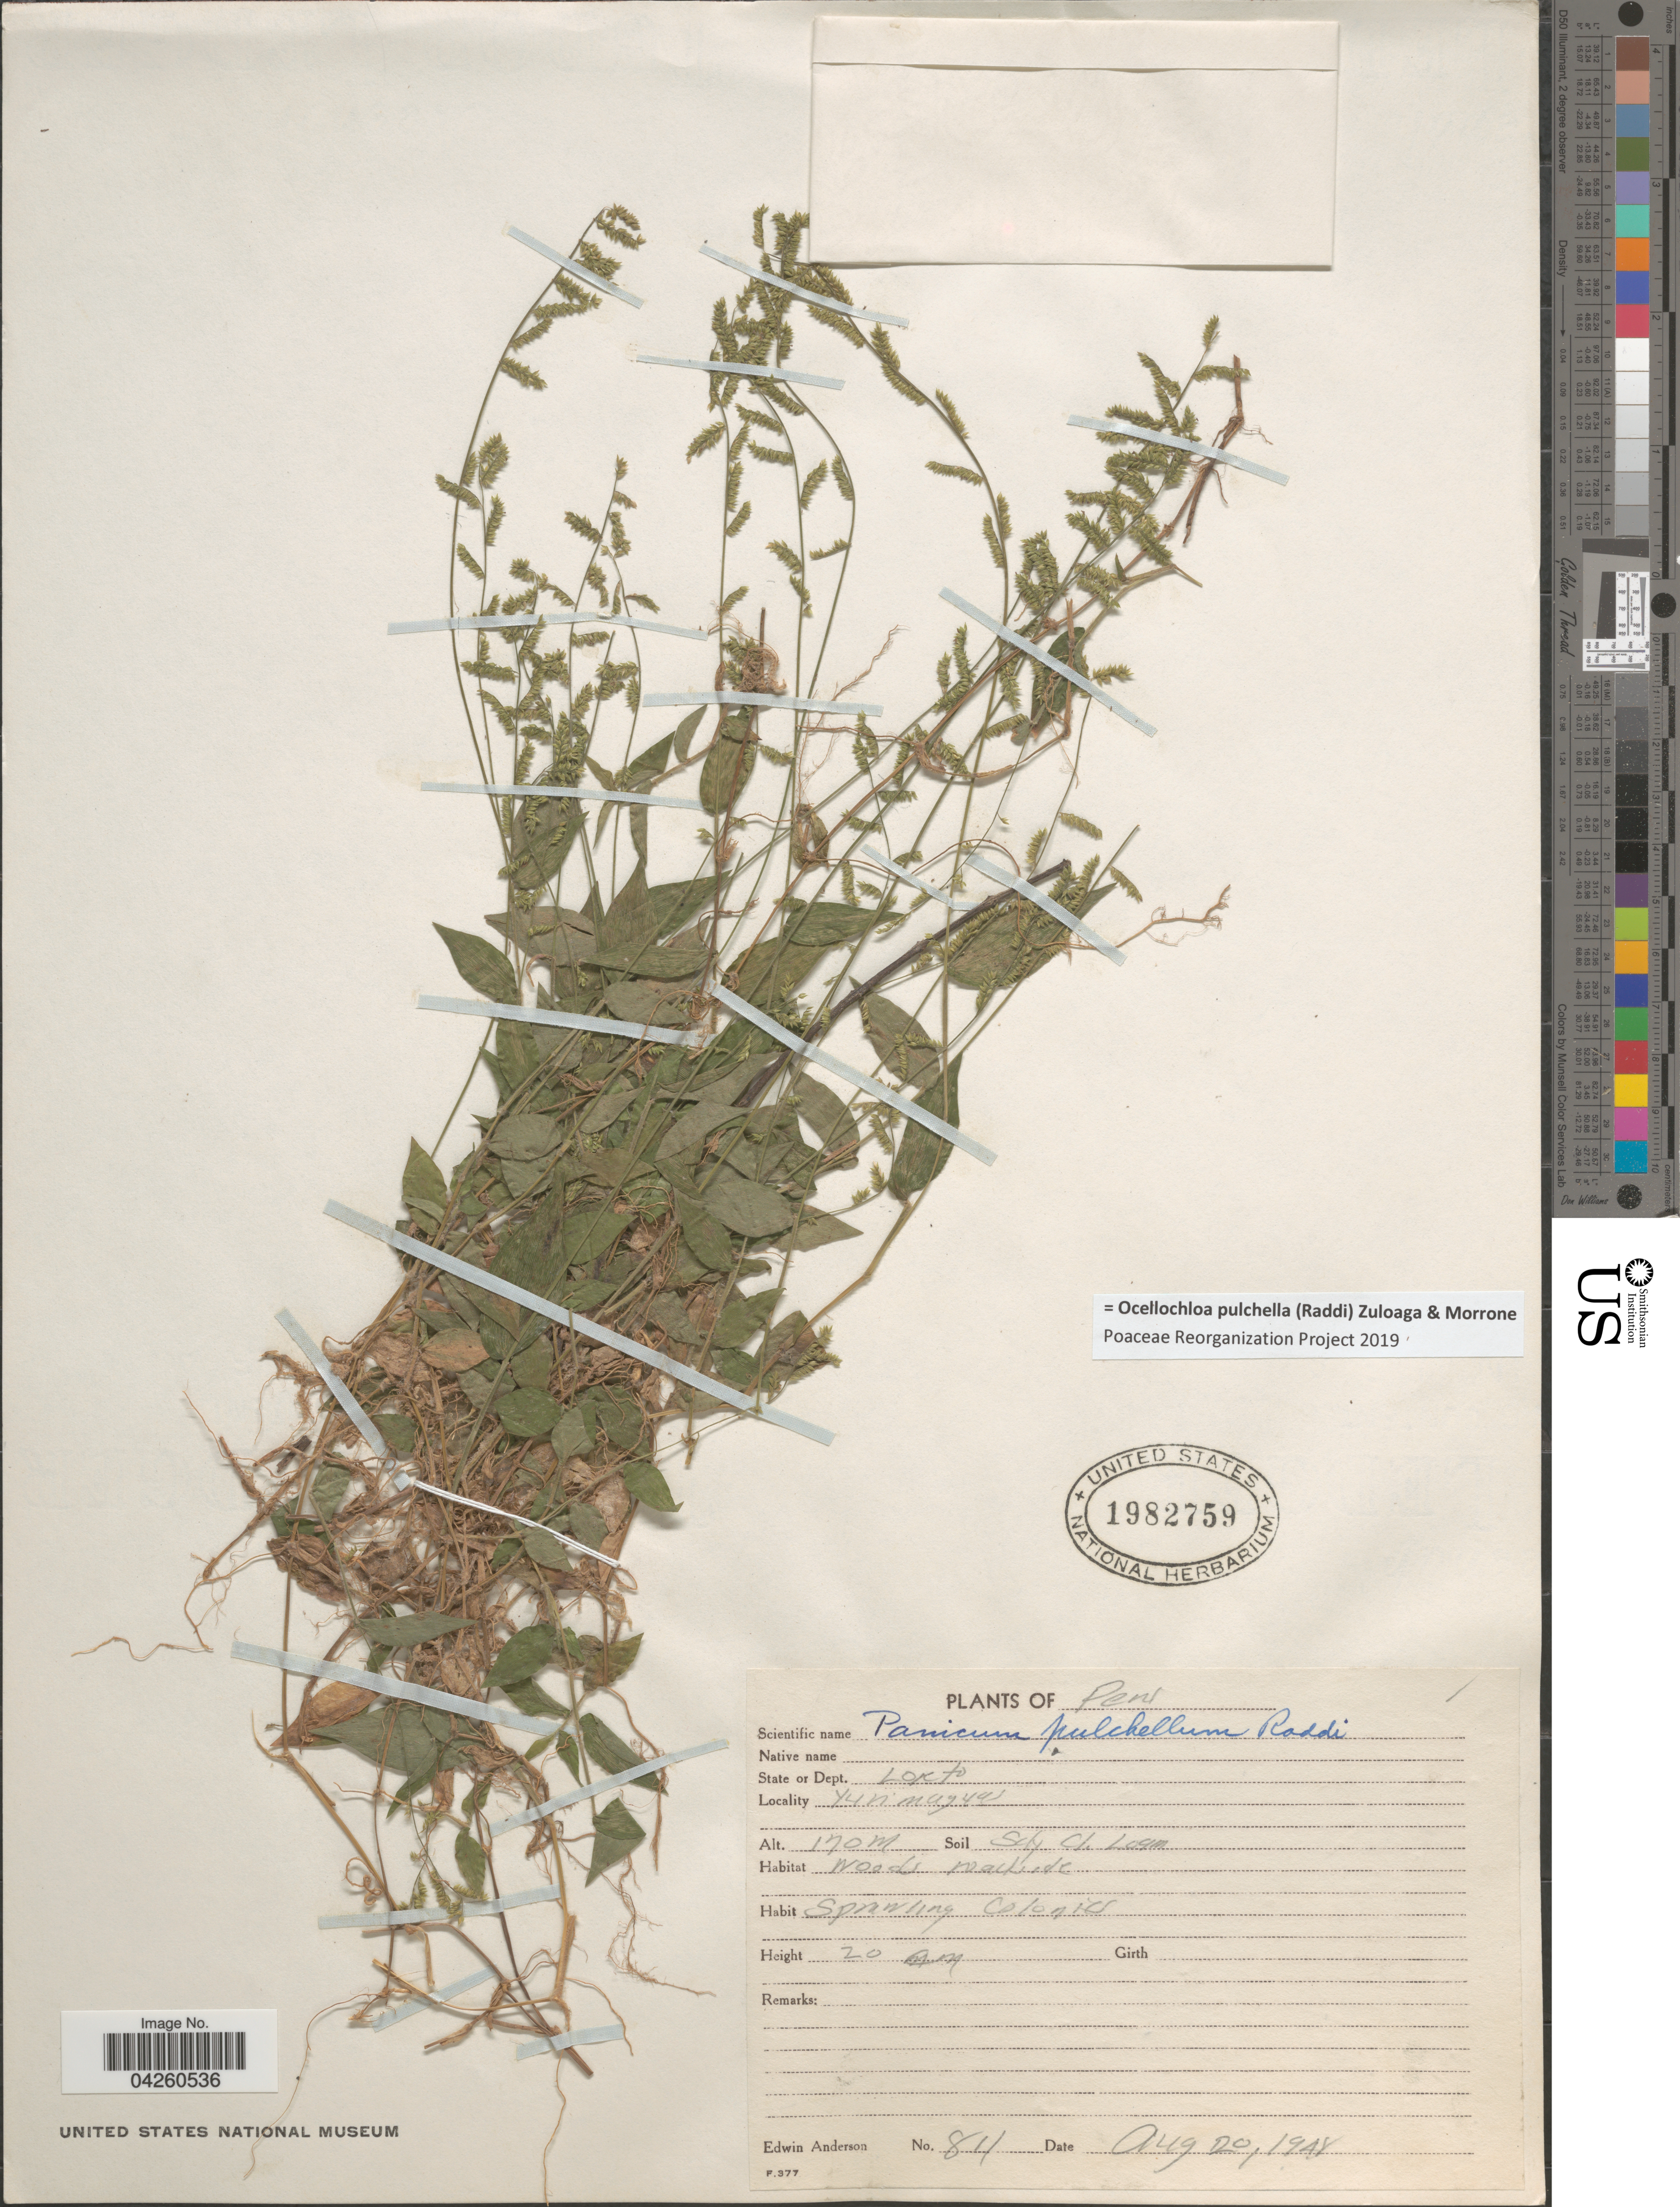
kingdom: Plantae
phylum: Tracheophyta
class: Liliopsida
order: Poales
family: Poaceae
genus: Ocellochloa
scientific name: Ocellochloa pulchella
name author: (Raddi) Zuloaga & Morrone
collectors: E. Anderson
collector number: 84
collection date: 1948-08-20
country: Peru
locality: State or Dept. Loreto. Yurimaguas.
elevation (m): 170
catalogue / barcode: US 1982759